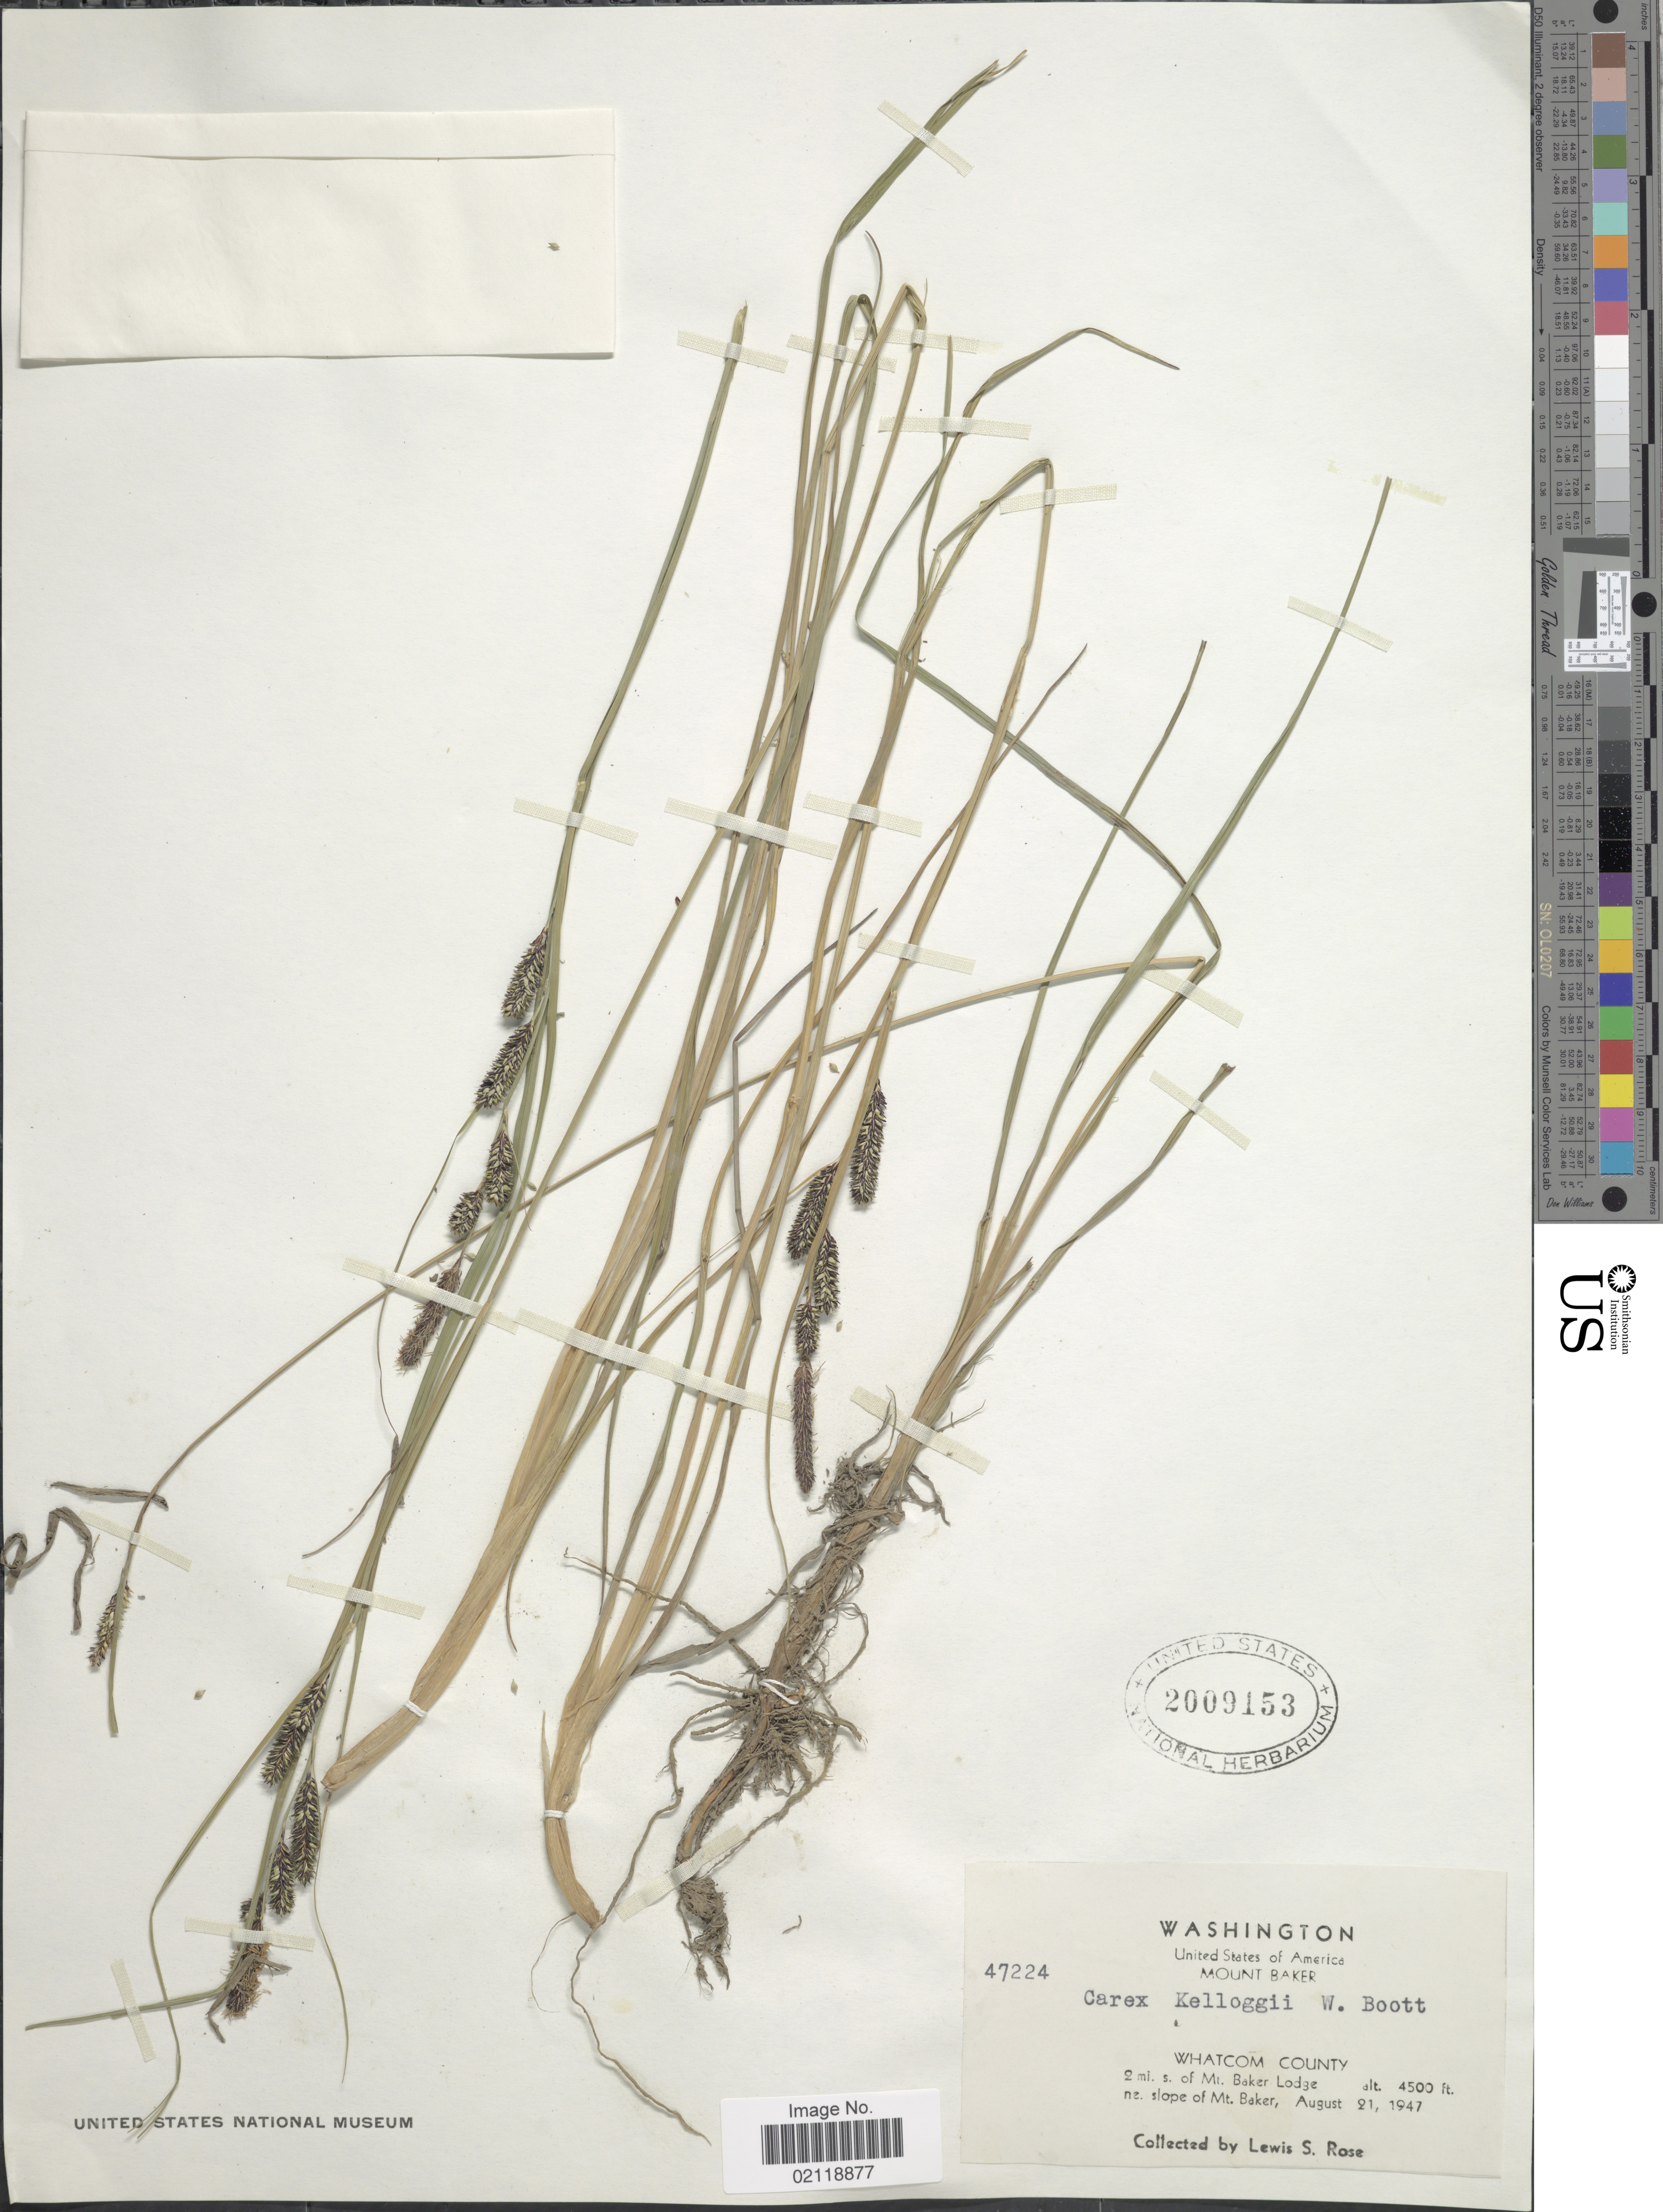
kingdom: Plantae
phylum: Tracheophyta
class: Liliopsida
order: Poales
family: Cyperaceae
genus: Carex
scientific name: Carex kelloggii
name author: W. Boott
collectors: L. S. Rose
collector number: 47224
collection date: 1947-08-21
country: United States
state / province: Washington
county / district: Whatcom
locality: Whatcom County, 2 mi. s. of Mt. Baker Lodge, ne. slope of Mt. Baker.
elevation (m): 1372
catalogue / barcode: US 2009153